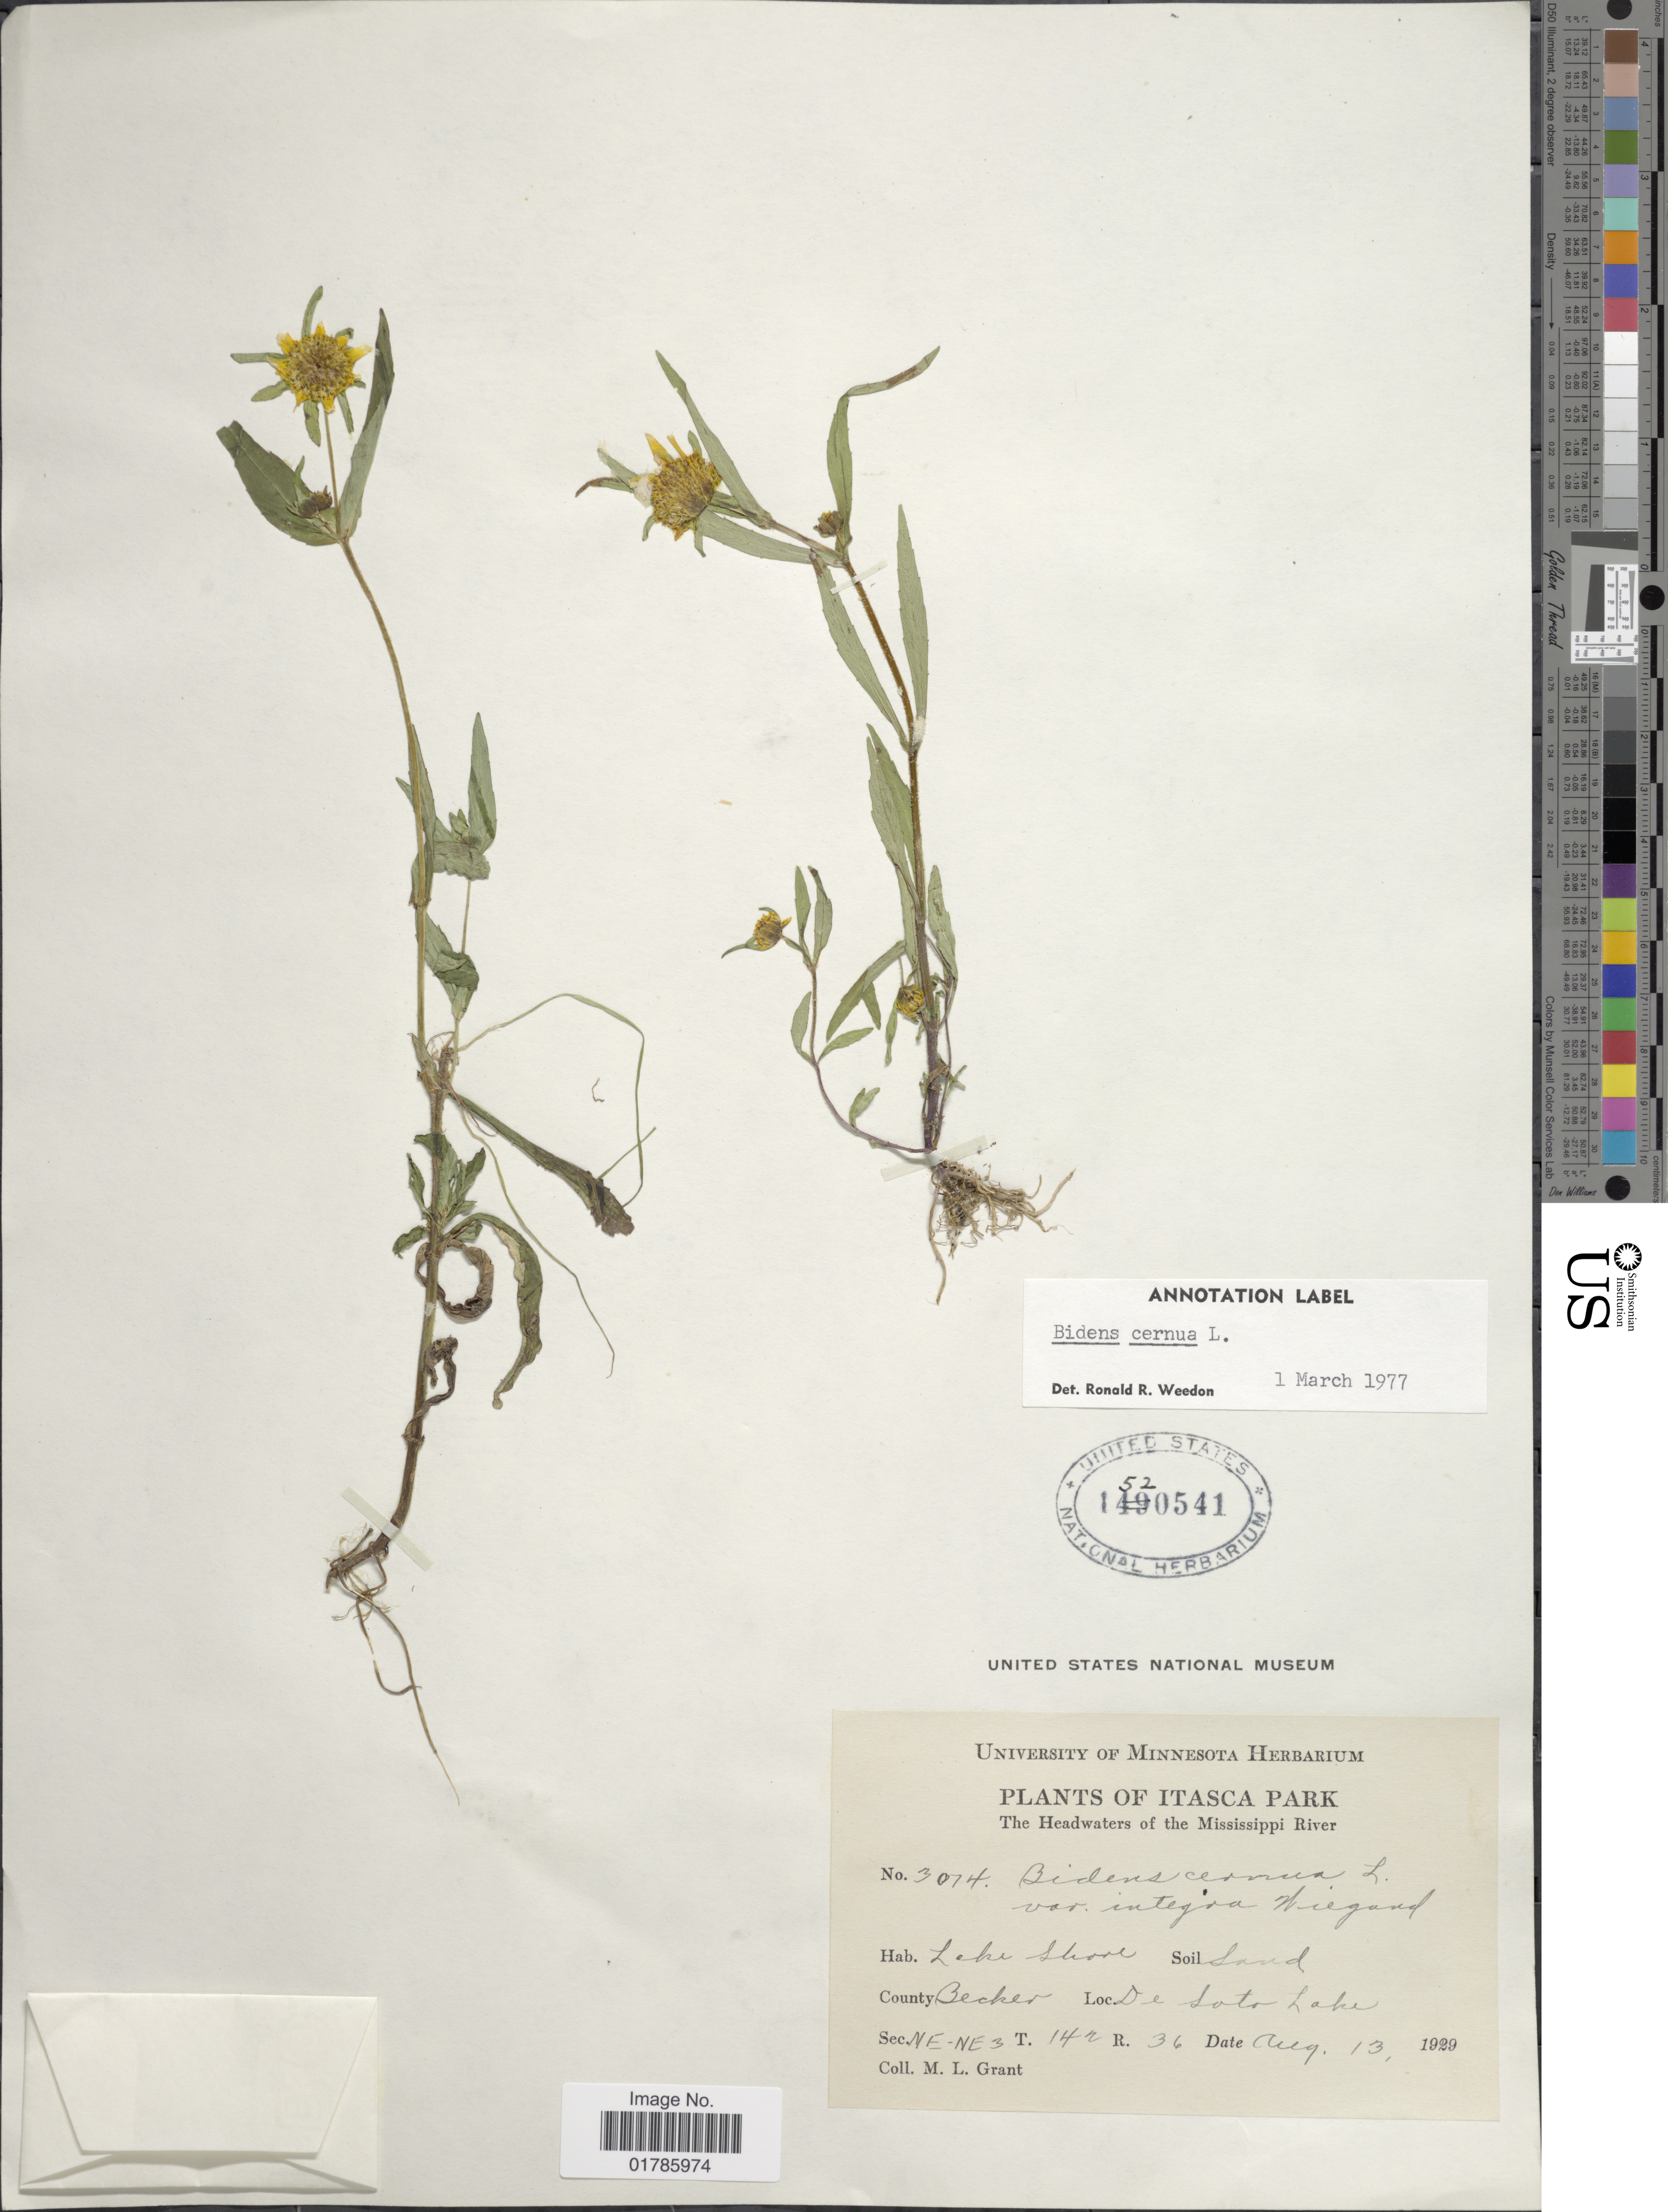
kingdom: Plantae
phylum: Tracheophyta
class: Magnoliopsida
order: Asterales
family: Asteraceae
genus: Bidens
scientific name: Bidens cernua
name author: L.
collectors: M. L. Grant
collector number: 3014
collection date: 1929-08-13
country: United States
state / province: Minnesota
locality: Itasca Park, the Headwaters of the Mississippi River, Lake Shore, County Becker, De Soto Lake, Sec. NE- NE 3 T. 142, R. 36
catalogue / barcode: US 1520541